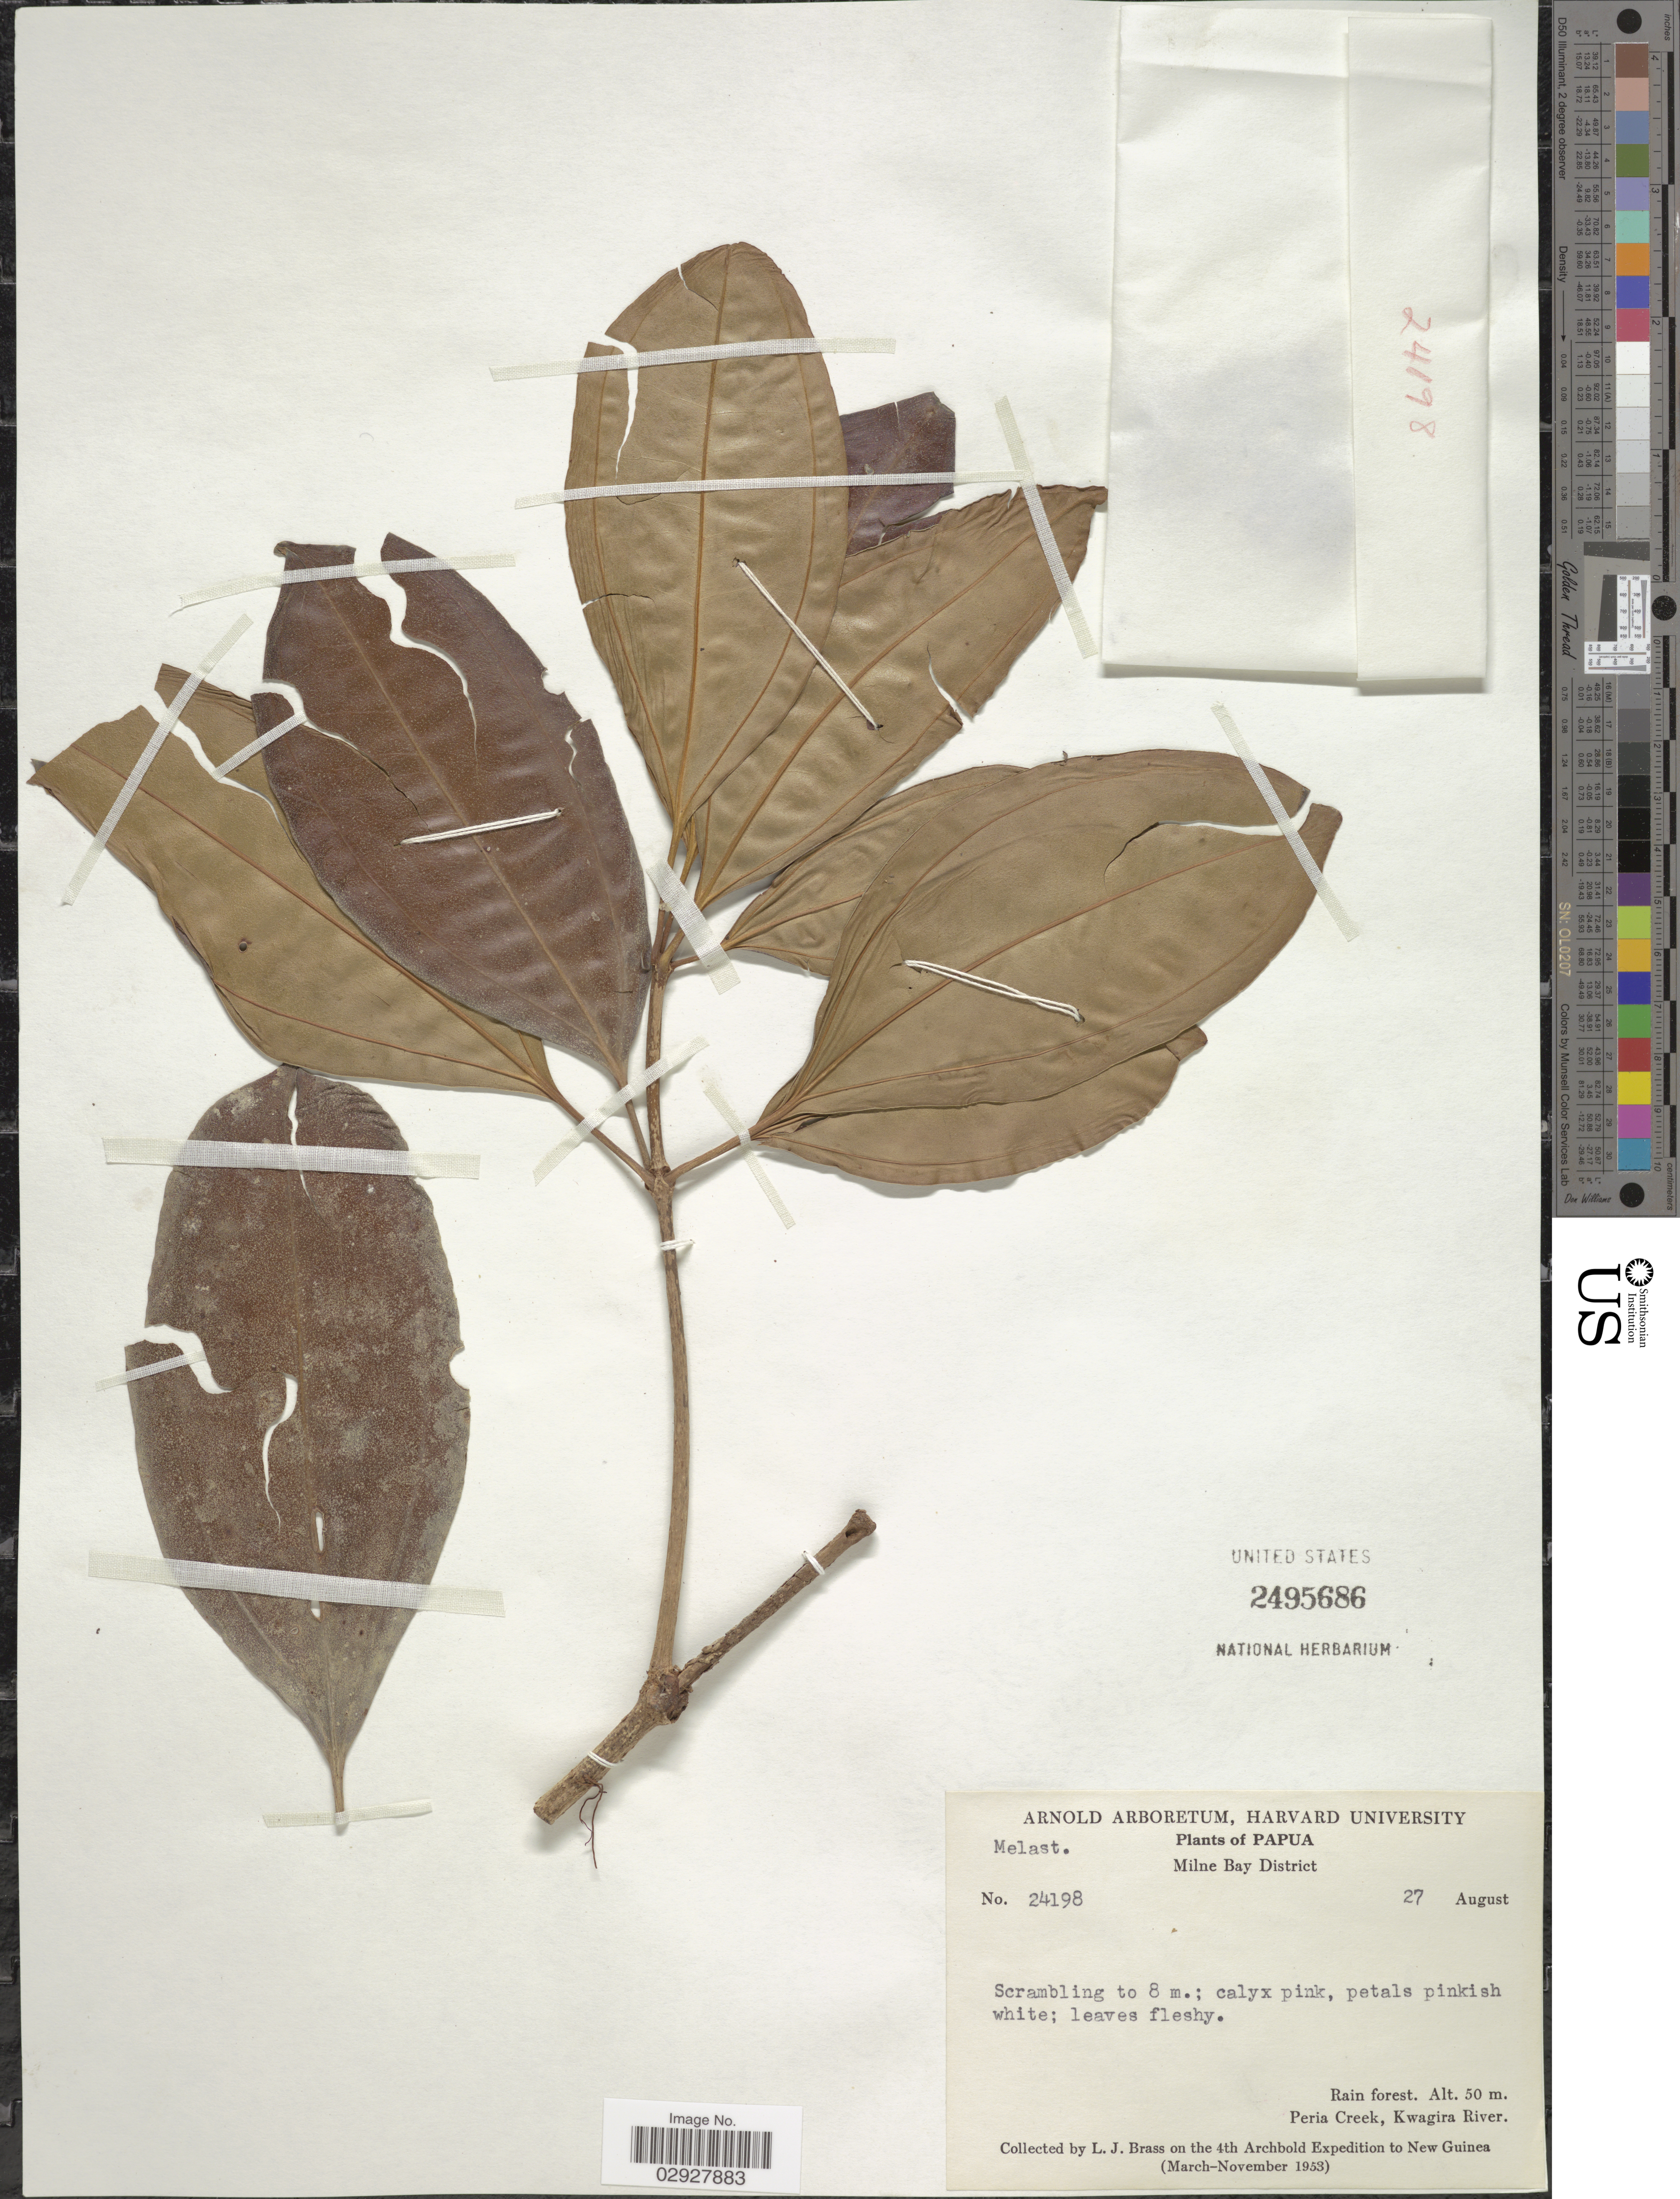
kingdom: Plantae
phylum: Tracheophyta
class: Magnoliopsida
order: Myrtales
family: Melastomataceae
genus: Medinilla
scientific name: Medinilla sp.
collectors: L. J. Brass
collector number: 24198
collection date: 1953-08-27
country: Papua New Guinea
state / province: Milne Bay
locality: Papua, Milne Bay District, Peria CReek, Kwagira River. New Guinea.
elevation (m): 50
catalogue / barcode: US 2495686